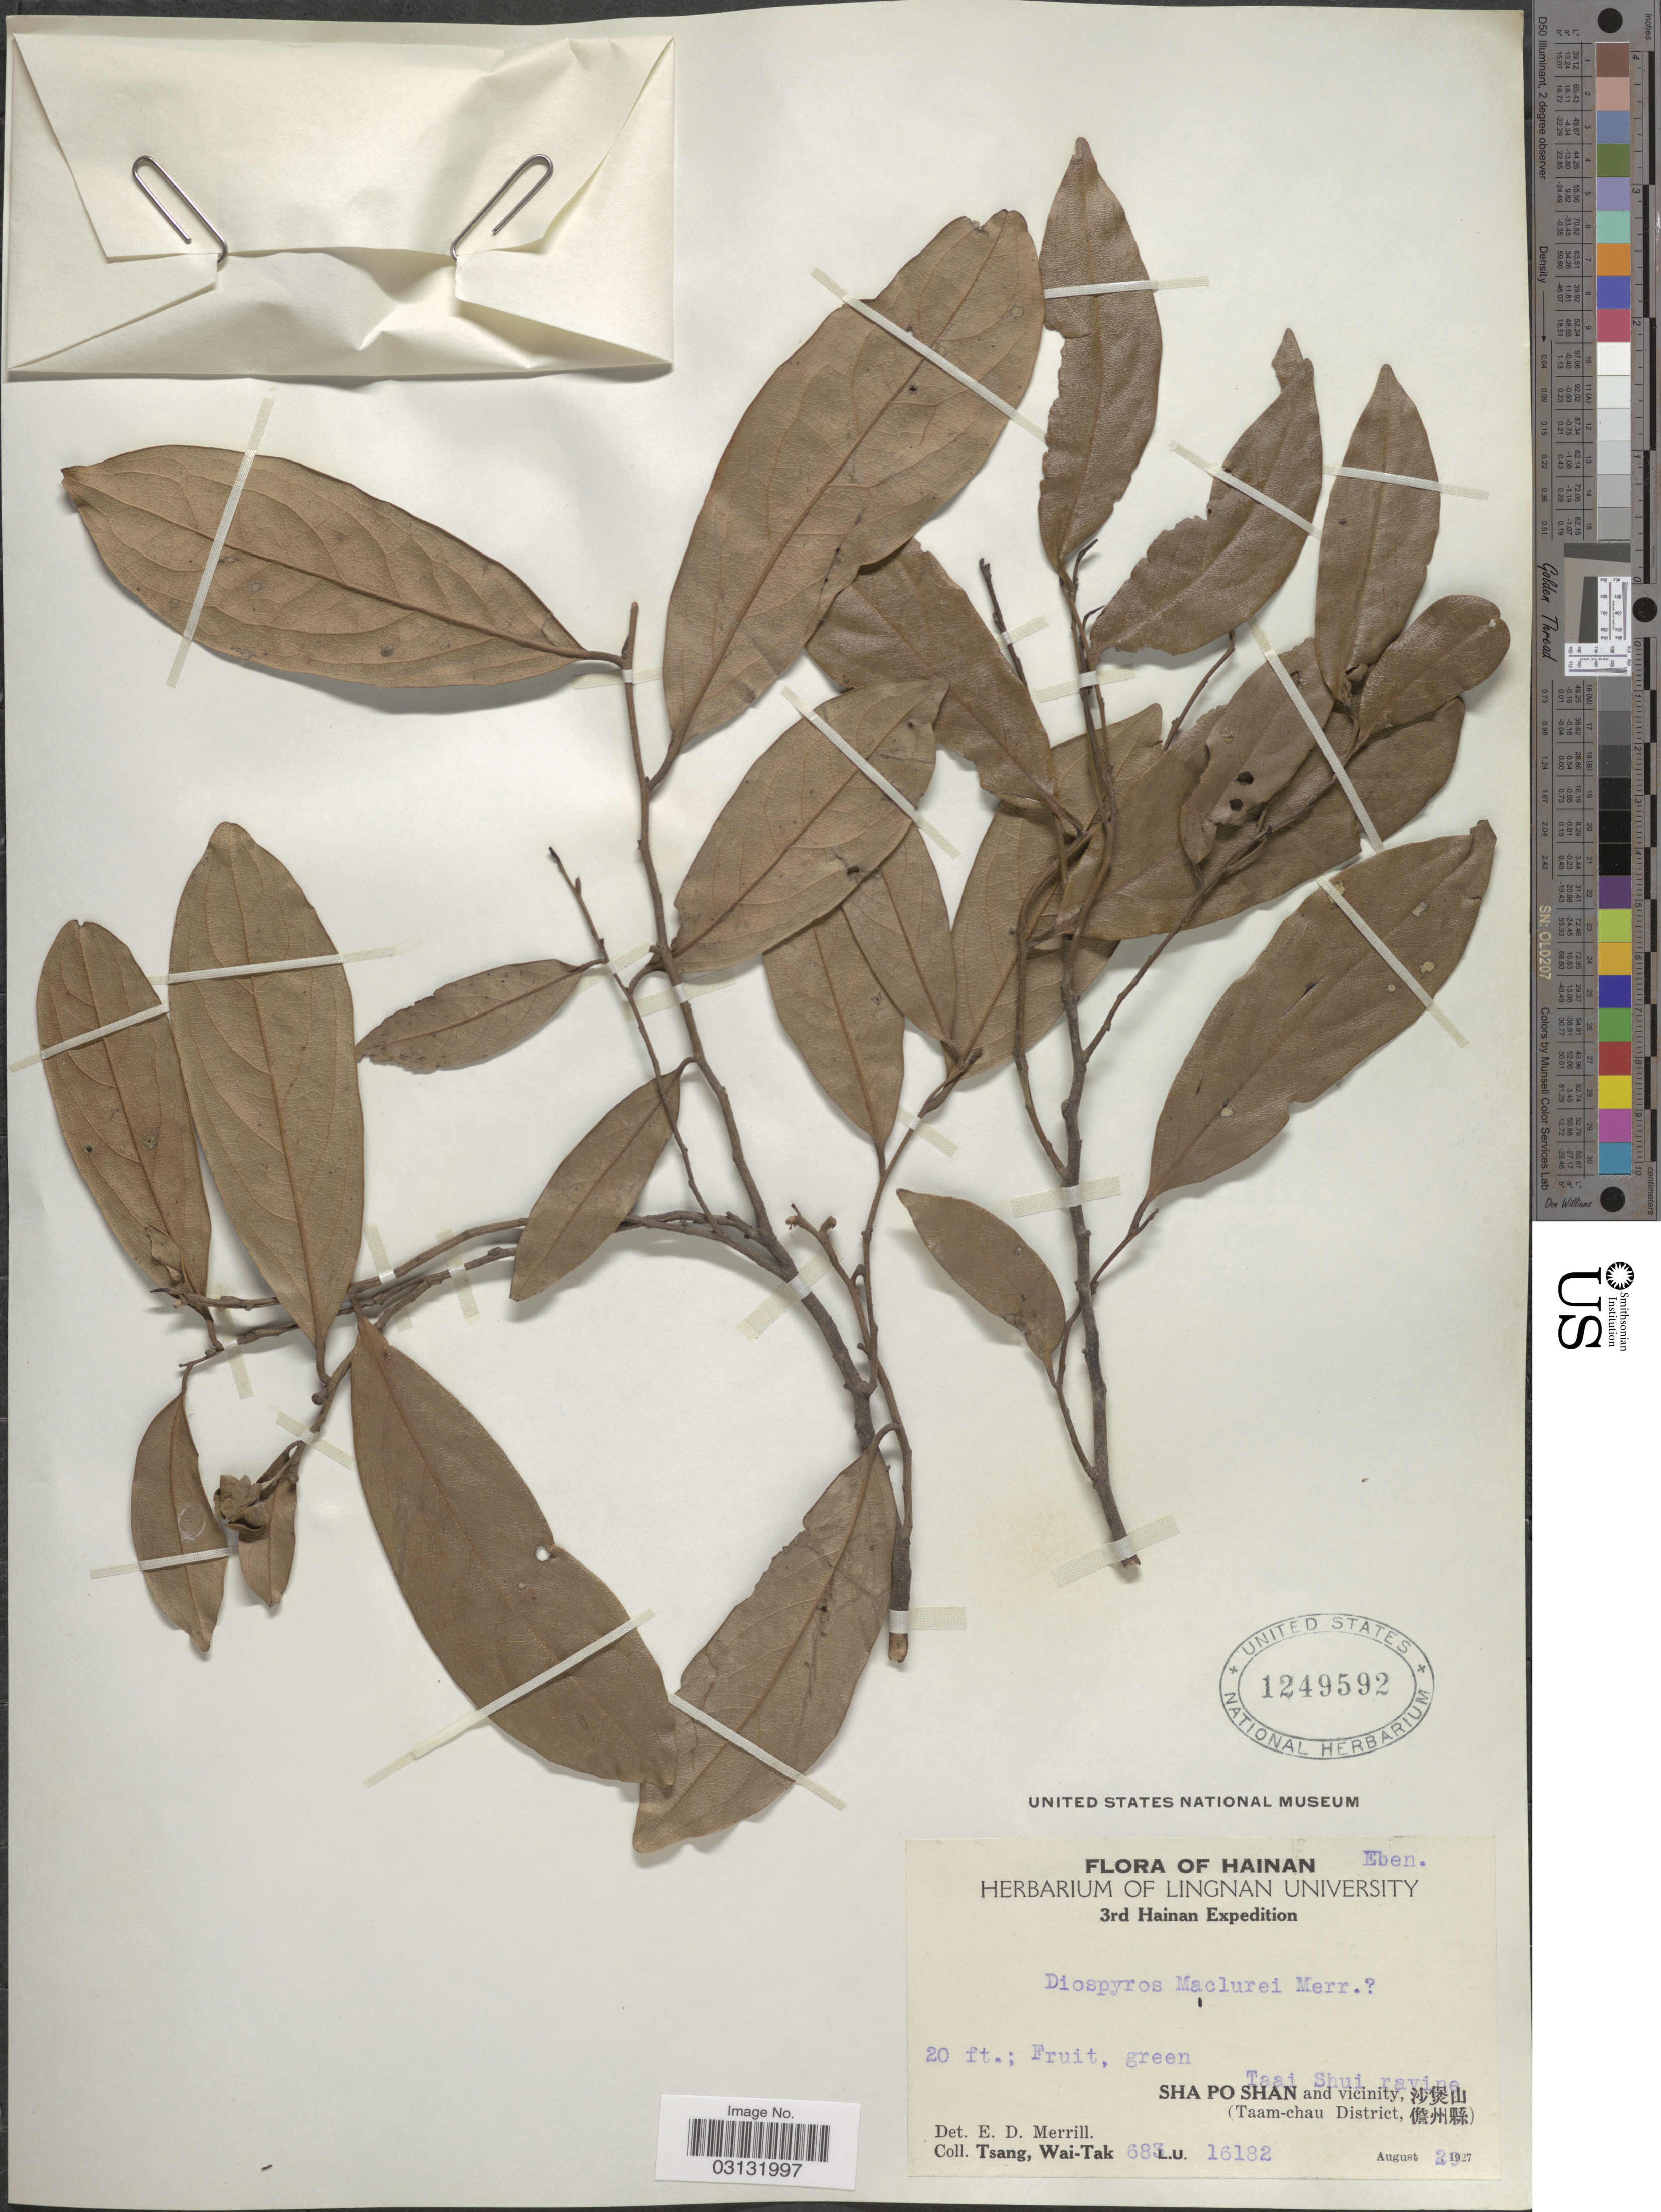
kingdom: Plantae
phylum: Tracheophyta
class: Magnoliopsida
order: Ericales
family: Ebenaceae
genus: Diospyros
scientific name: Diospyros maclurei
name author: Merr.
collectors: W. T. Tsang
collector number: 683L.U.16182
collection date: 1927-08-29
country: China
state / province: Hainan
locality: Taai Shui ravine. Sha Po Shan and vicinity. (Taam-chau District).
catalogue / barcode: US 1249592